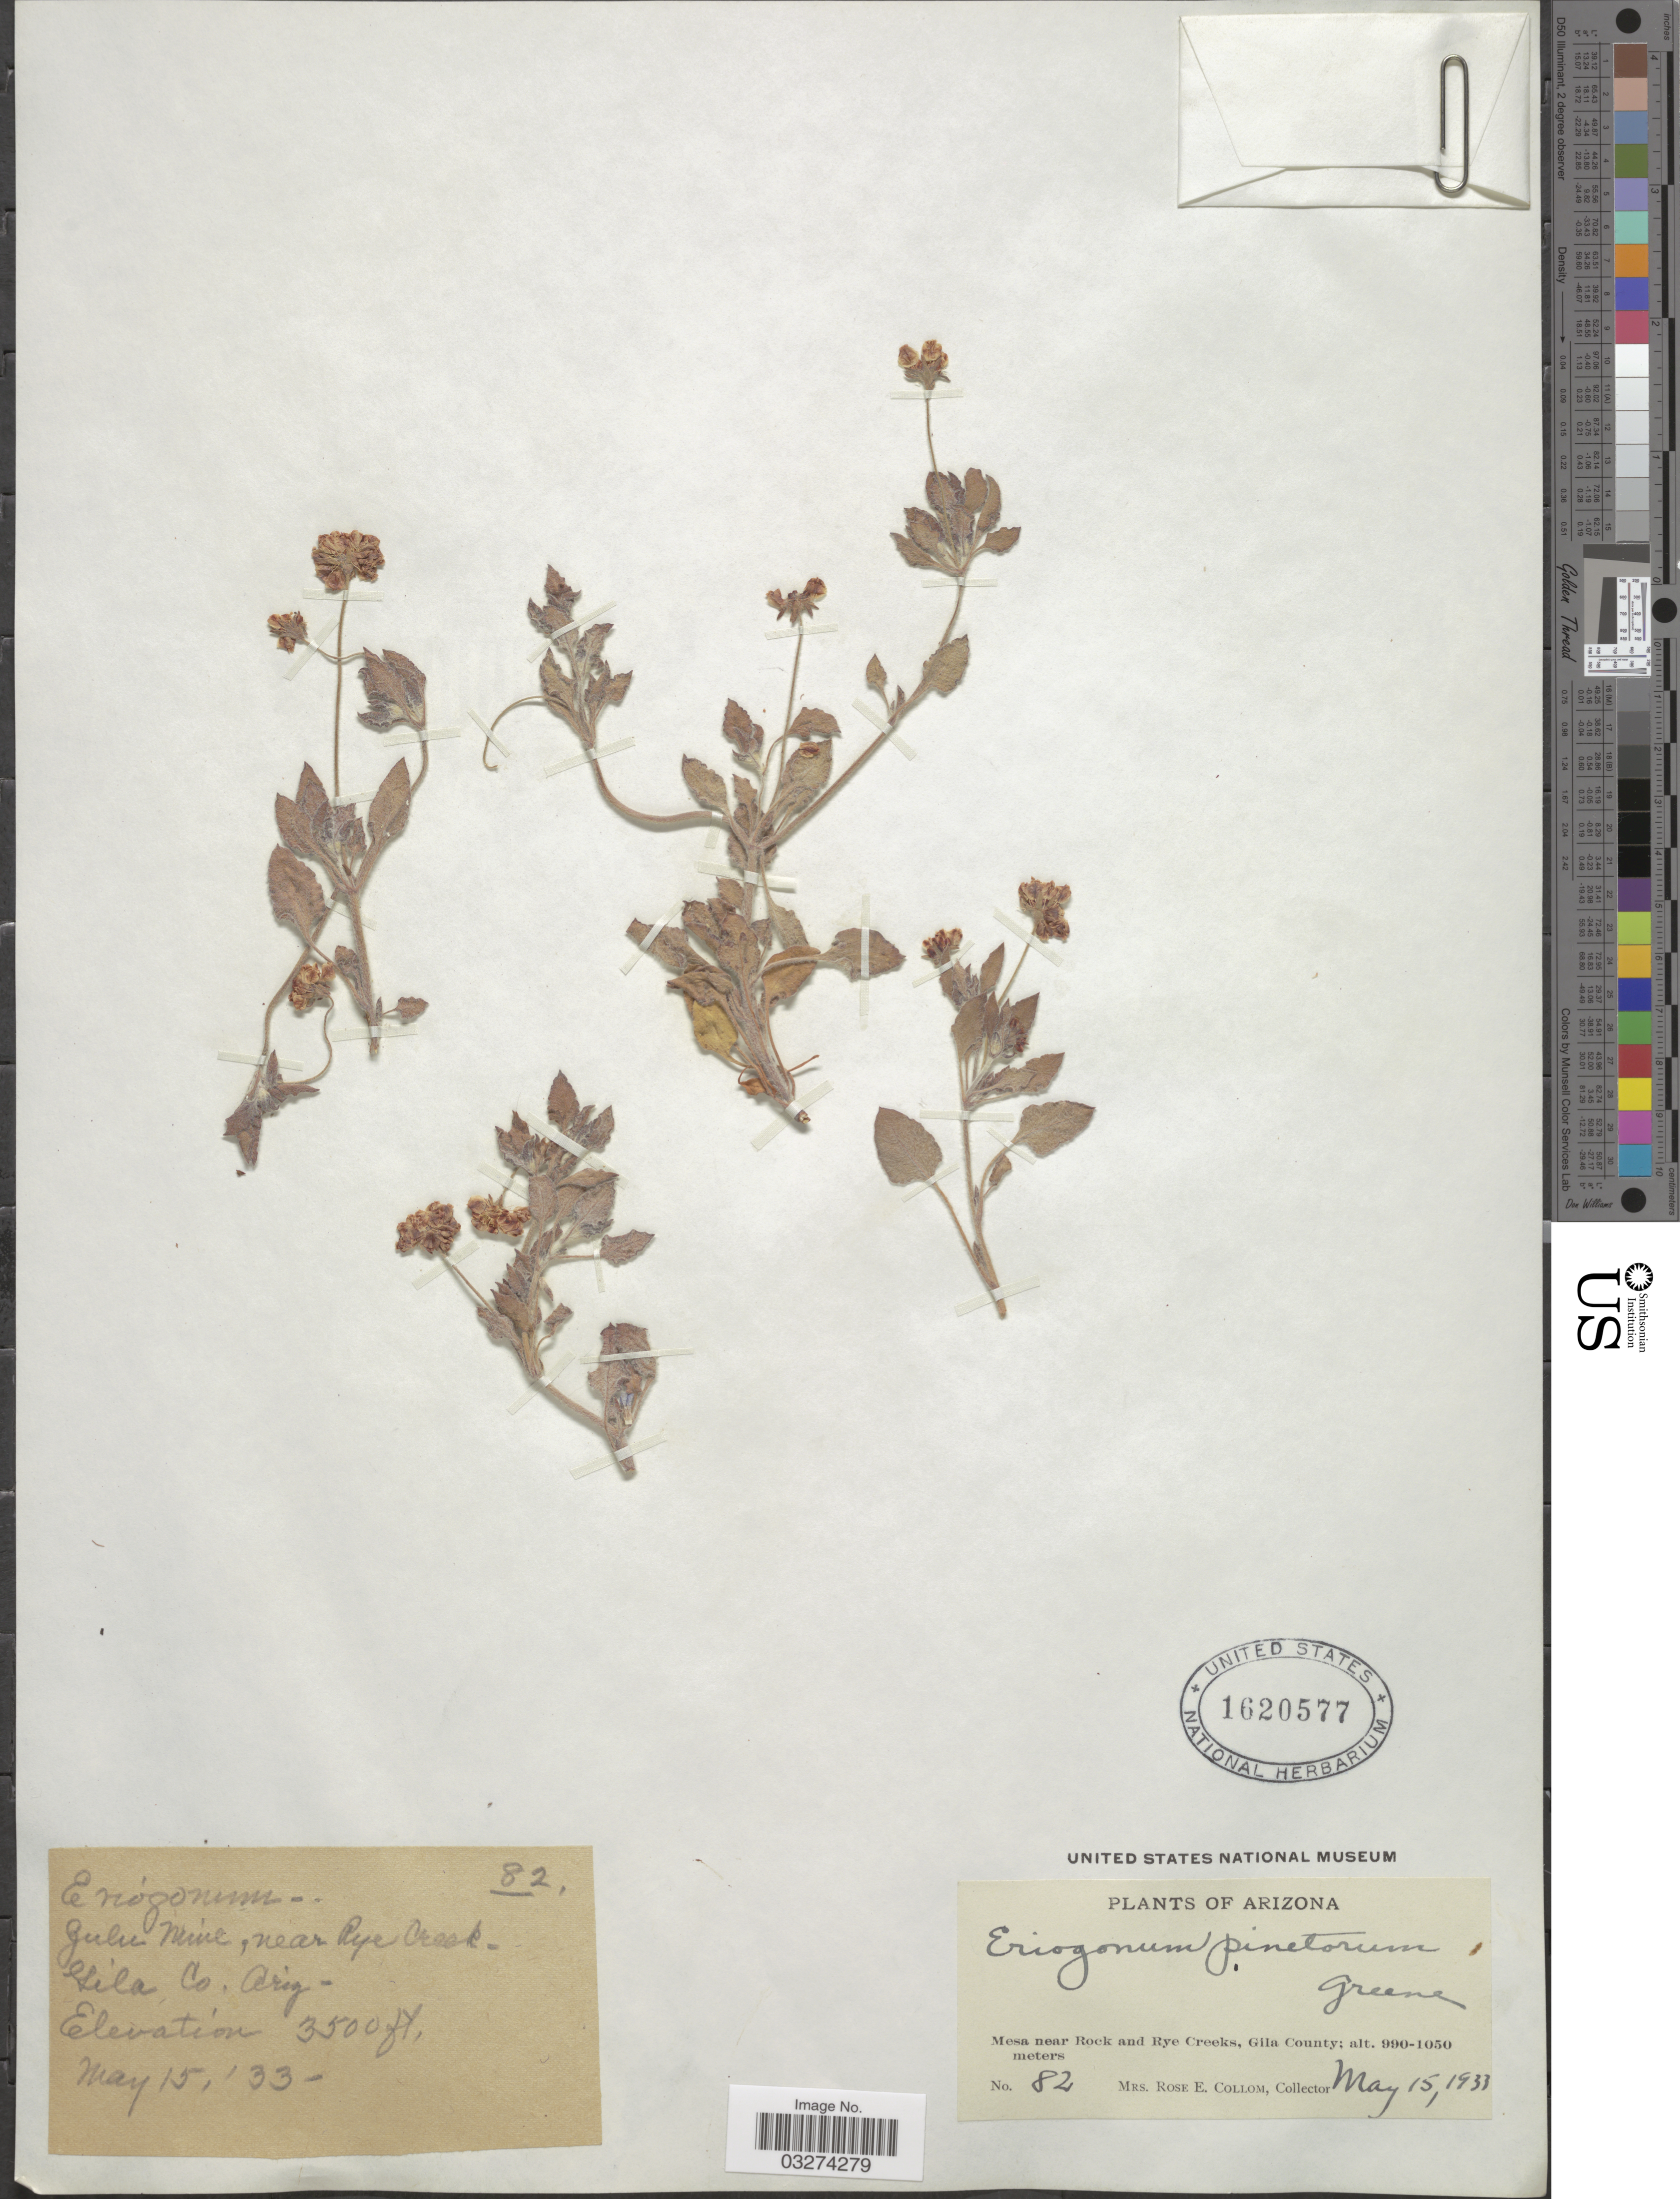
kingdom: Plantae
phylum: Tracheophyta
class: Magnoliopsida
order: Caryophyllales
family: Polygonaceae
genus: Eriogonum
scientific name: Eriogonum abertianum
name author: Torr.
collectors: R. E. Collom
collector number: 82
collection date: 1933-05-15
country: United States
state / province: Arizona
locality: Mesa near Rock and Rye Creeks, Gila County. Gulu Mine, near Rye Creek.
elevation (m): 1067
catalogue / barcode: US 1620577